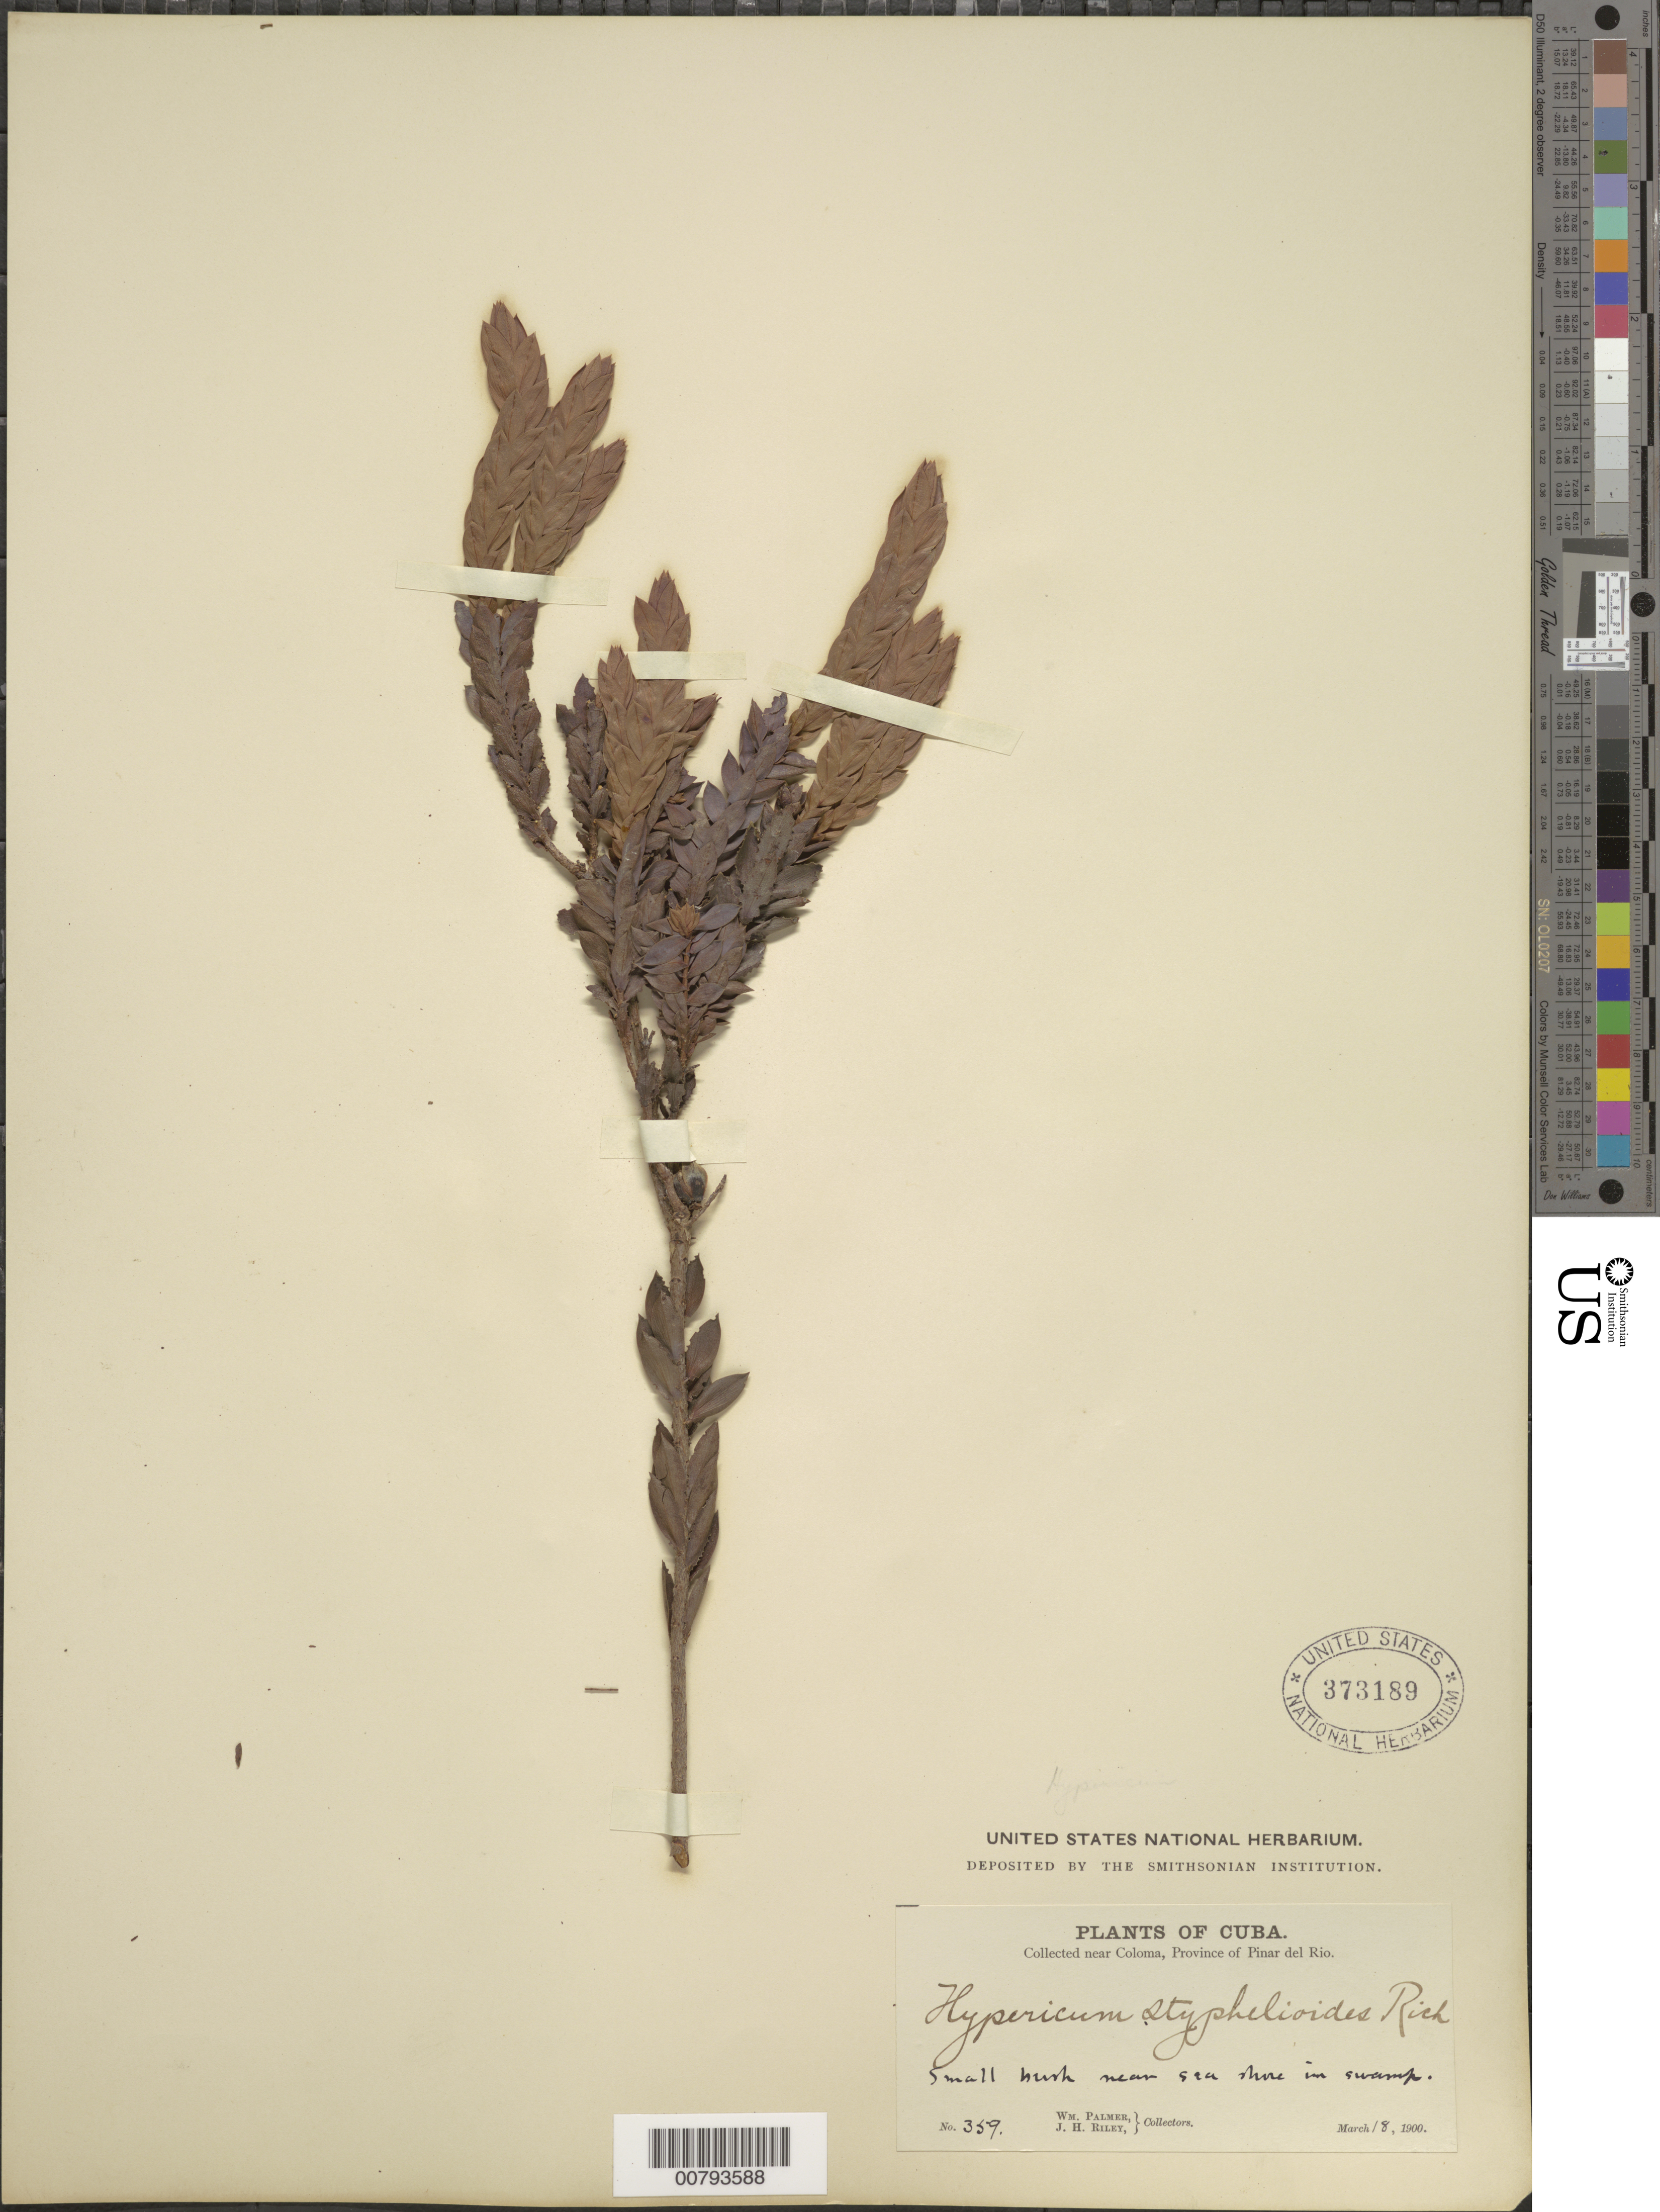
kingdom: Plantae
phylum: Tracheophyta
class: Magnoliopsida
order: Malpighiales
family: Hypericaceae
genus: Hypericum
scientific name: Hypericum styphelioides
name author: A. Rich.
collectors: W. Palmer & J. H. Riley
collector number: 359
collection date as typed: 18 Mar 1900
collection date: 1900-03-18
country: Cuba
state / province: Pinar del Río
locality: Near Coloma; near sea shore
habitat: Swamp near sea shore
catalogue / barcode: US 373189